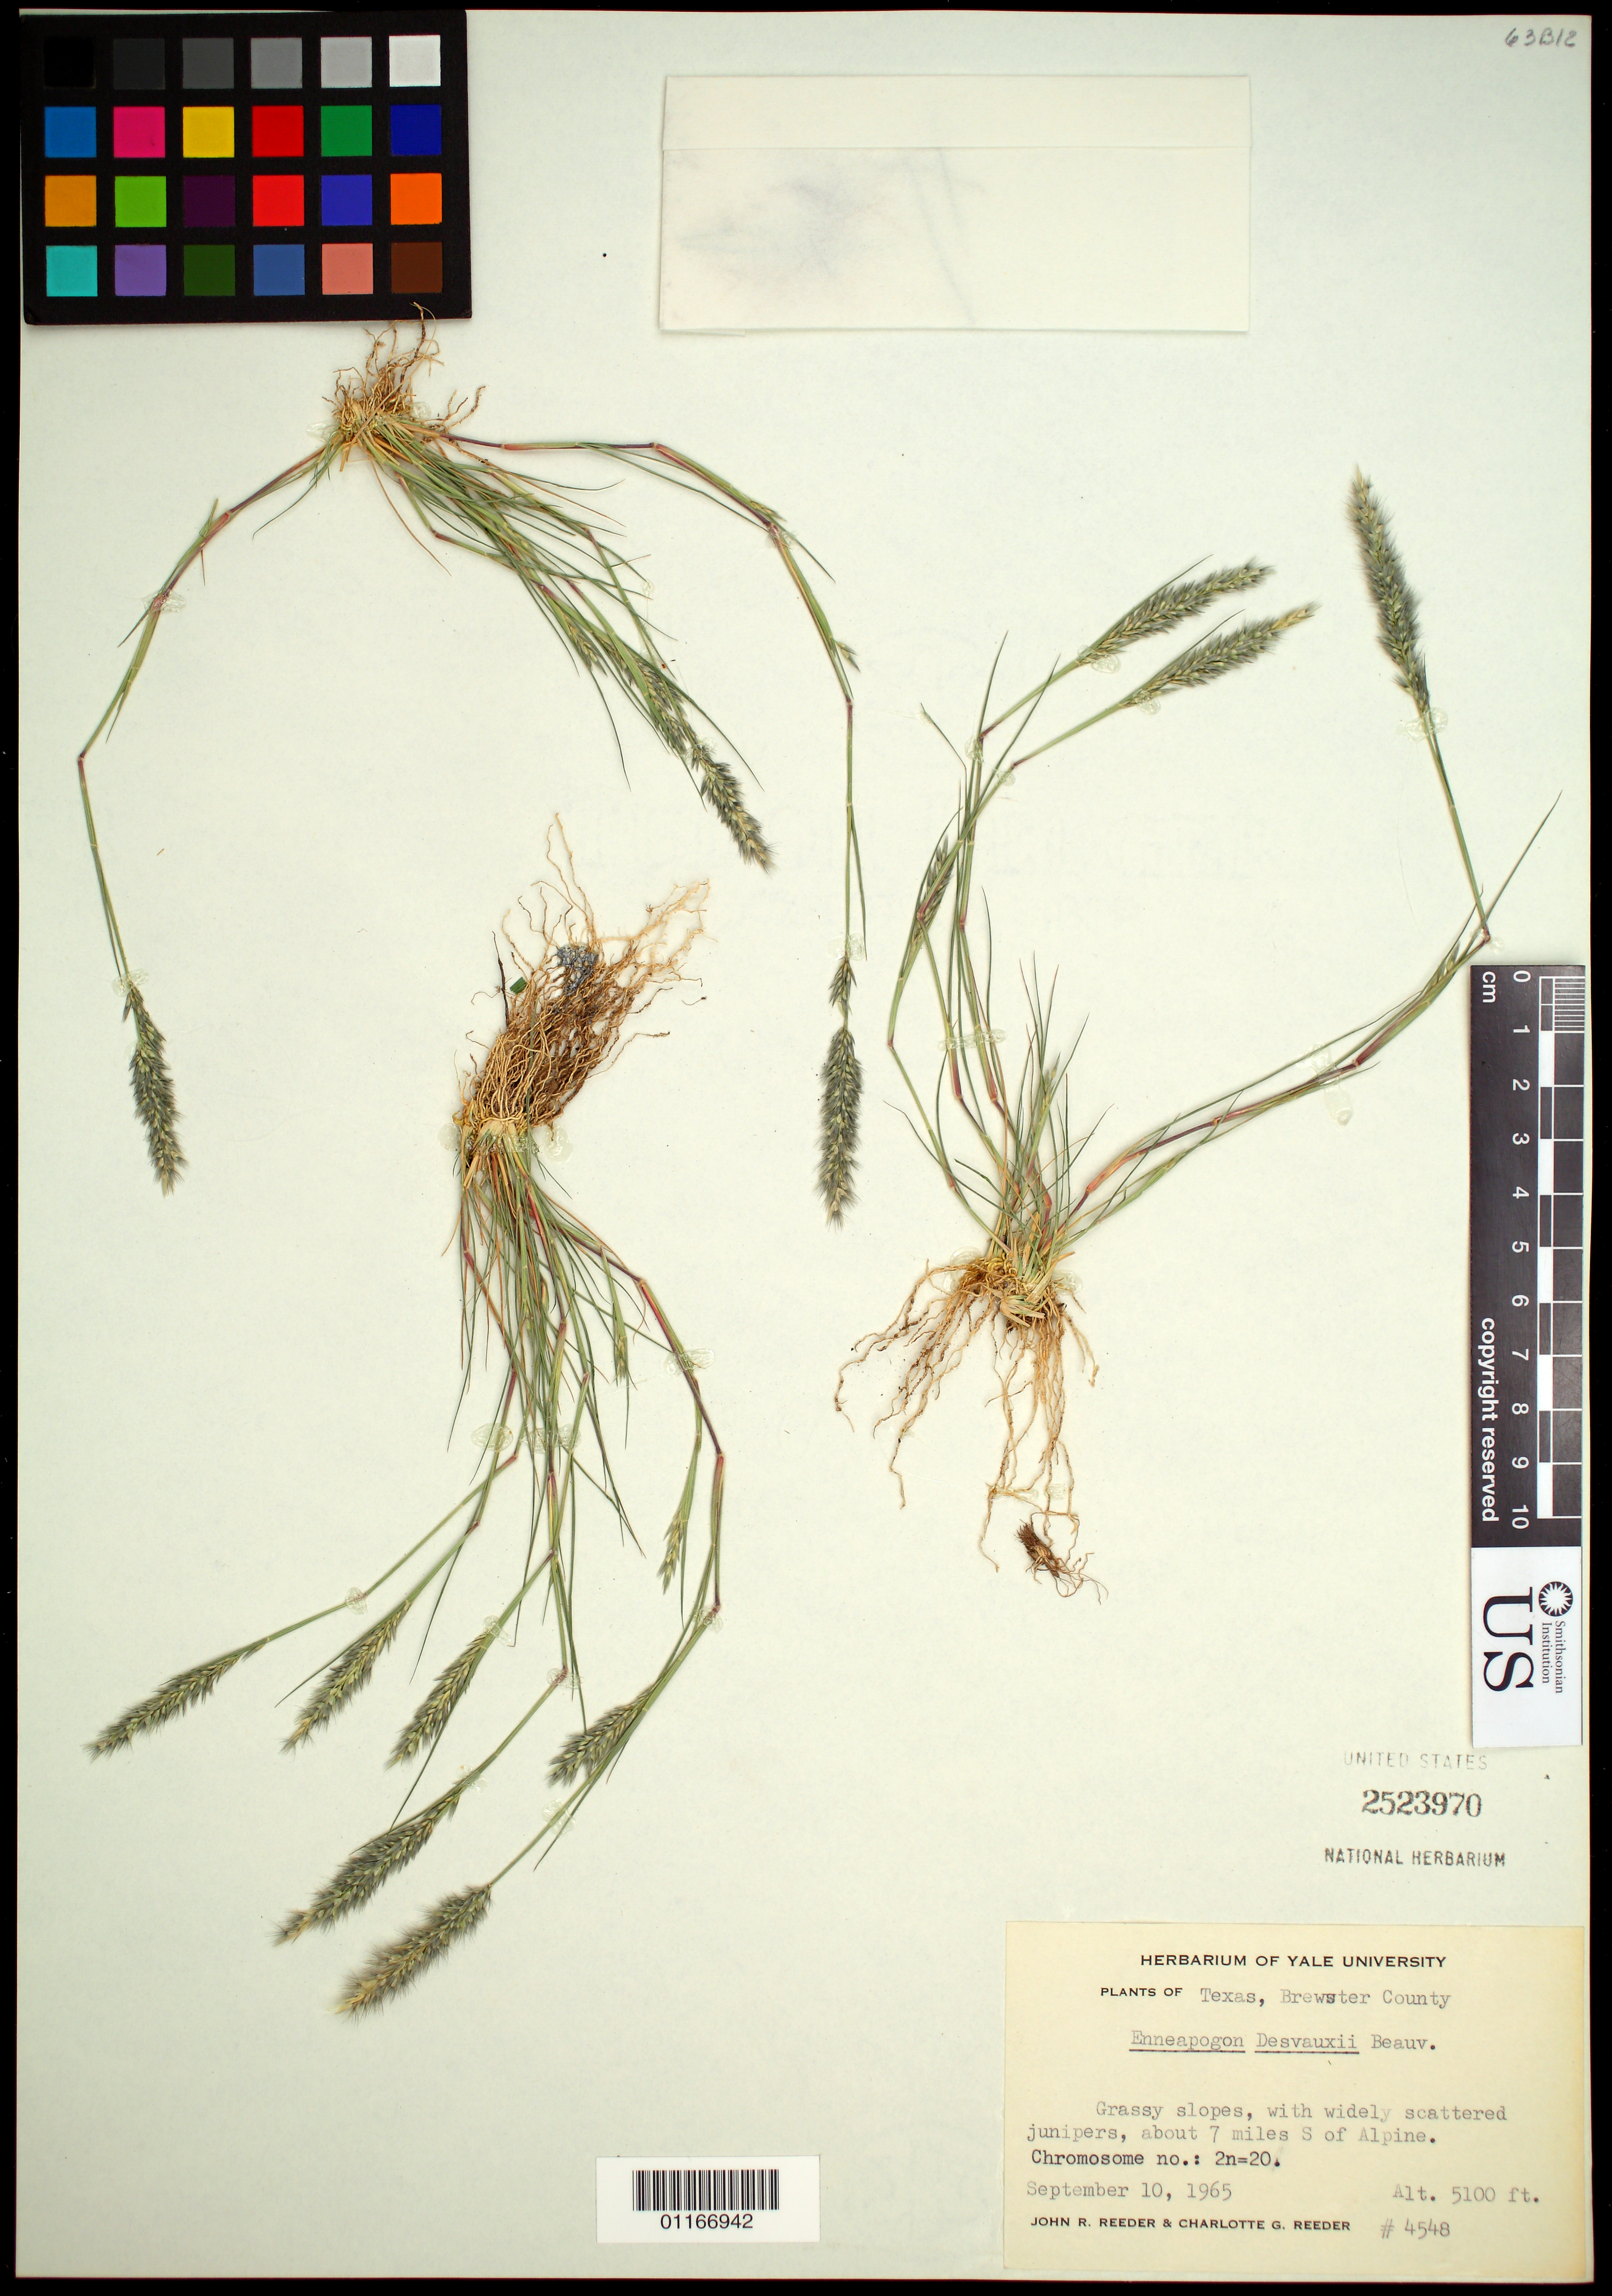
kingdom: Plantae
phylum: Tracheophyta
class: Liliopsida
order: Poales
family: Poaceae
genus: Enneapogon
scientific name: Enneapogon desvauxii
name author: P. Beauv.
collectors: J.R. Reeder & C.O. Reeder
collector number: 4548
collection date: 1965-09-10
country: United States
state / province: Texas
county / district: Brewster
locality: About 7 miles south of Alpine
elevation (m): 1554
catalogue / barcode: US 2523970